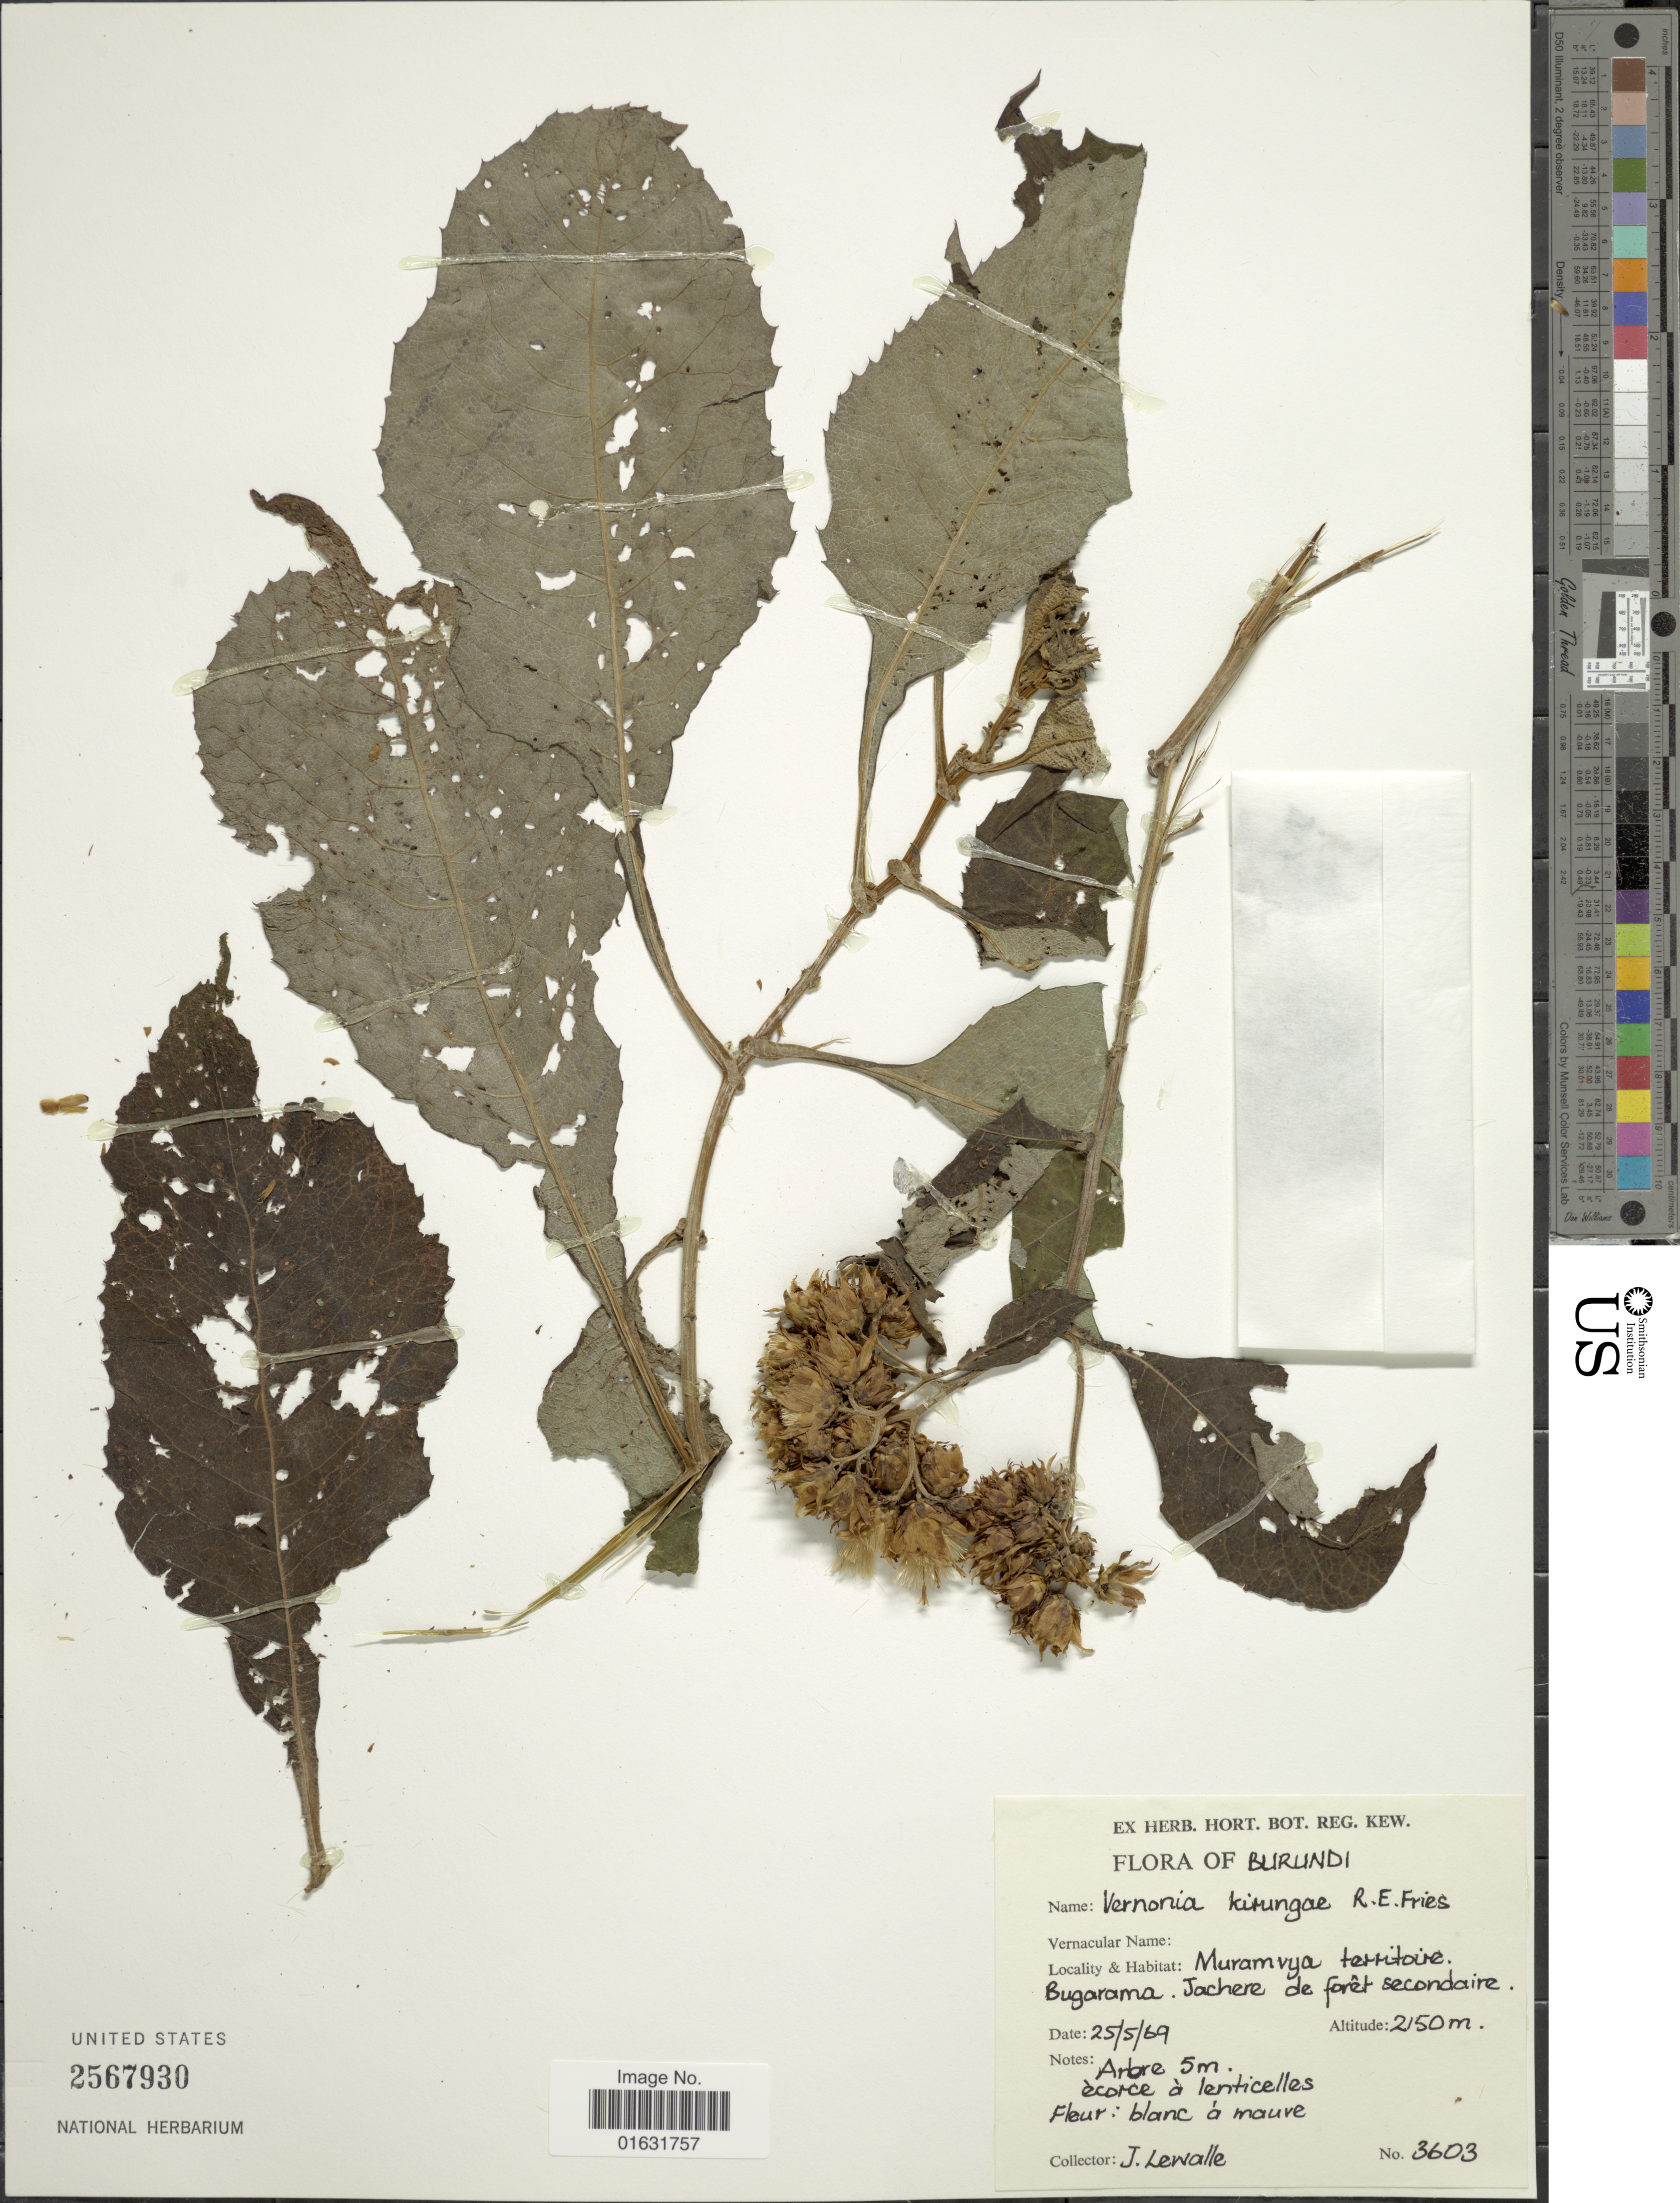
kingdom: Plantae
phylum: Tracheophyta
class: Magnoliopsida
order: Asterales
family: Asteraceae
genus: Baccharoides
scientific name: Baccharoides kirungae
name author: (R.E. Fr.) Isawumi et al.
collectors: J. Lewalle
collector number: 3603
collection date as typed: Transcribed d/m/y: 25/5/69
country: Burundi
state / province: Muramvya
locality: Muramvya territoire, Bugarama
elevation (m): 2150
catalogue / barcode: US 2567930